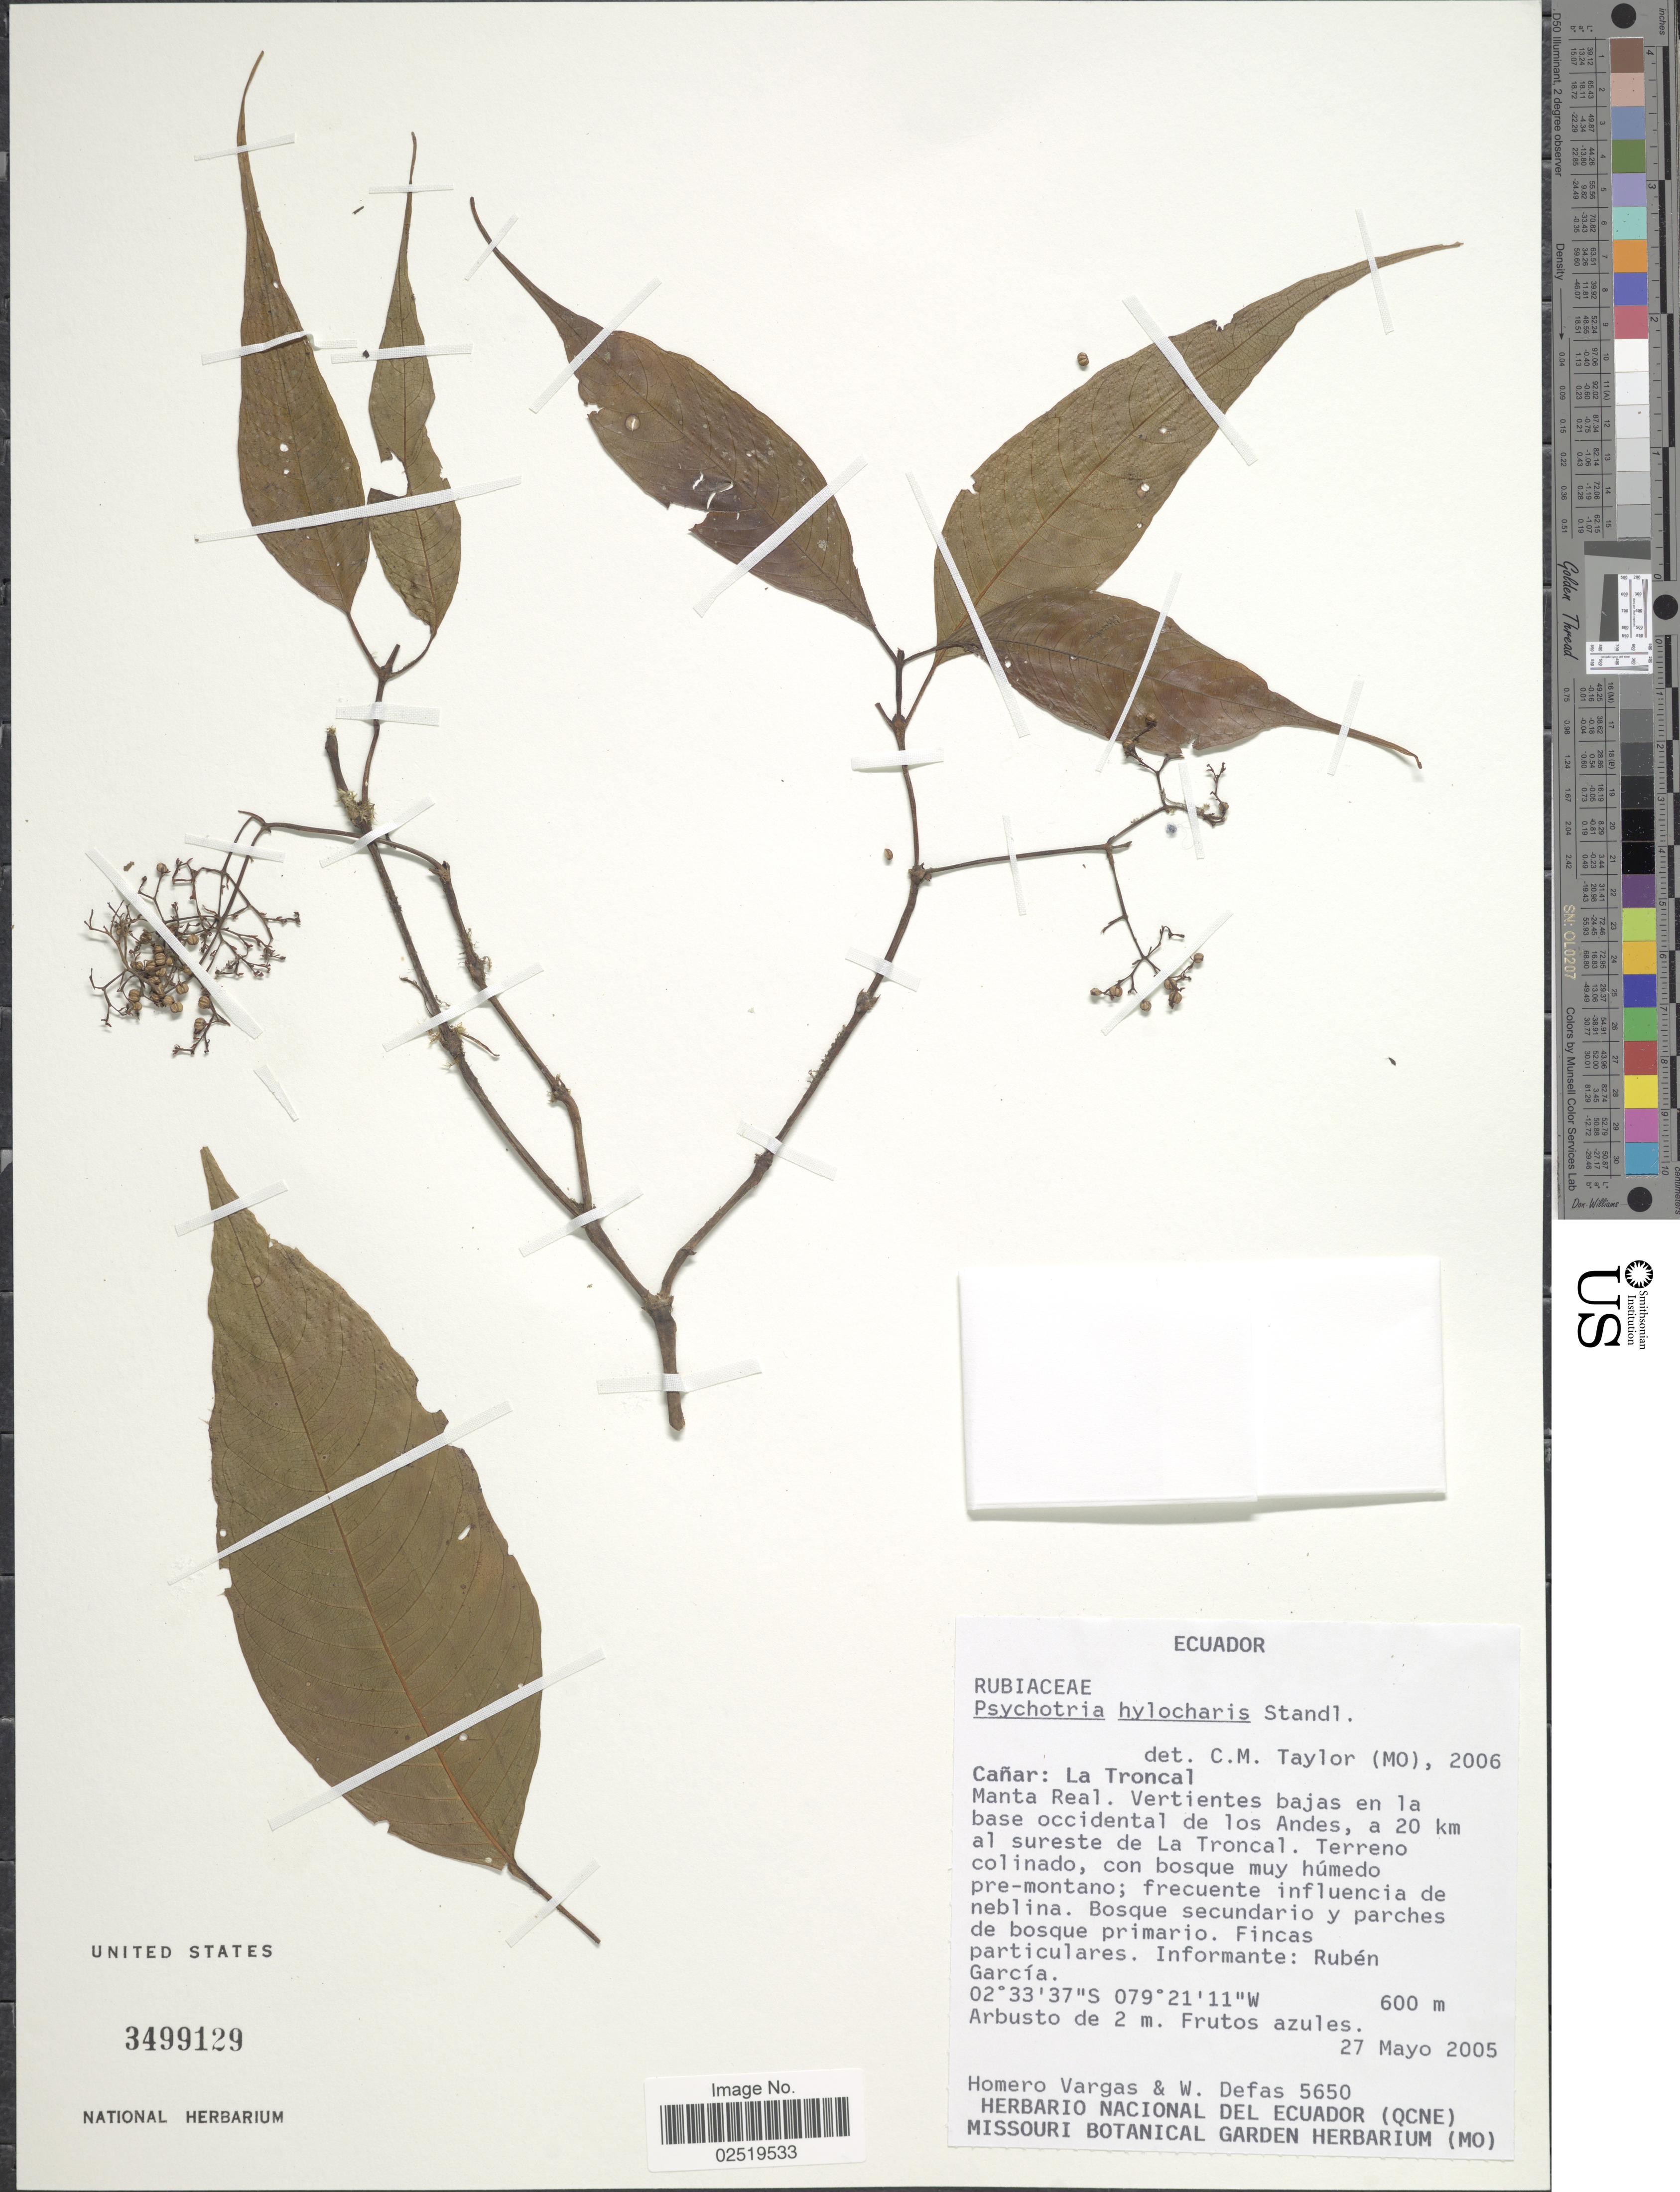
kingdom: Plantae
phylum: Tracheophyta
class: Magnoliopsida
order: Gentianales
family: Rubiaceae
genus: Psychotria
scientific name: Psychotria hylocharis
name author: Standl.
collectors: H. Vargas & W. Defas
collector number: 5650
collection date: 2005-05-27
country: Ecuador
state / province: Cañar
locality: La Troncal, Manta Real. Vertientes bajas en la base occidental de los Andes, a 20 km al suroeste de La Troncal, Terreno colinado, con boque muy humedo pre-montano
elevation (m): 600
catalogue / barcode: US 3499129